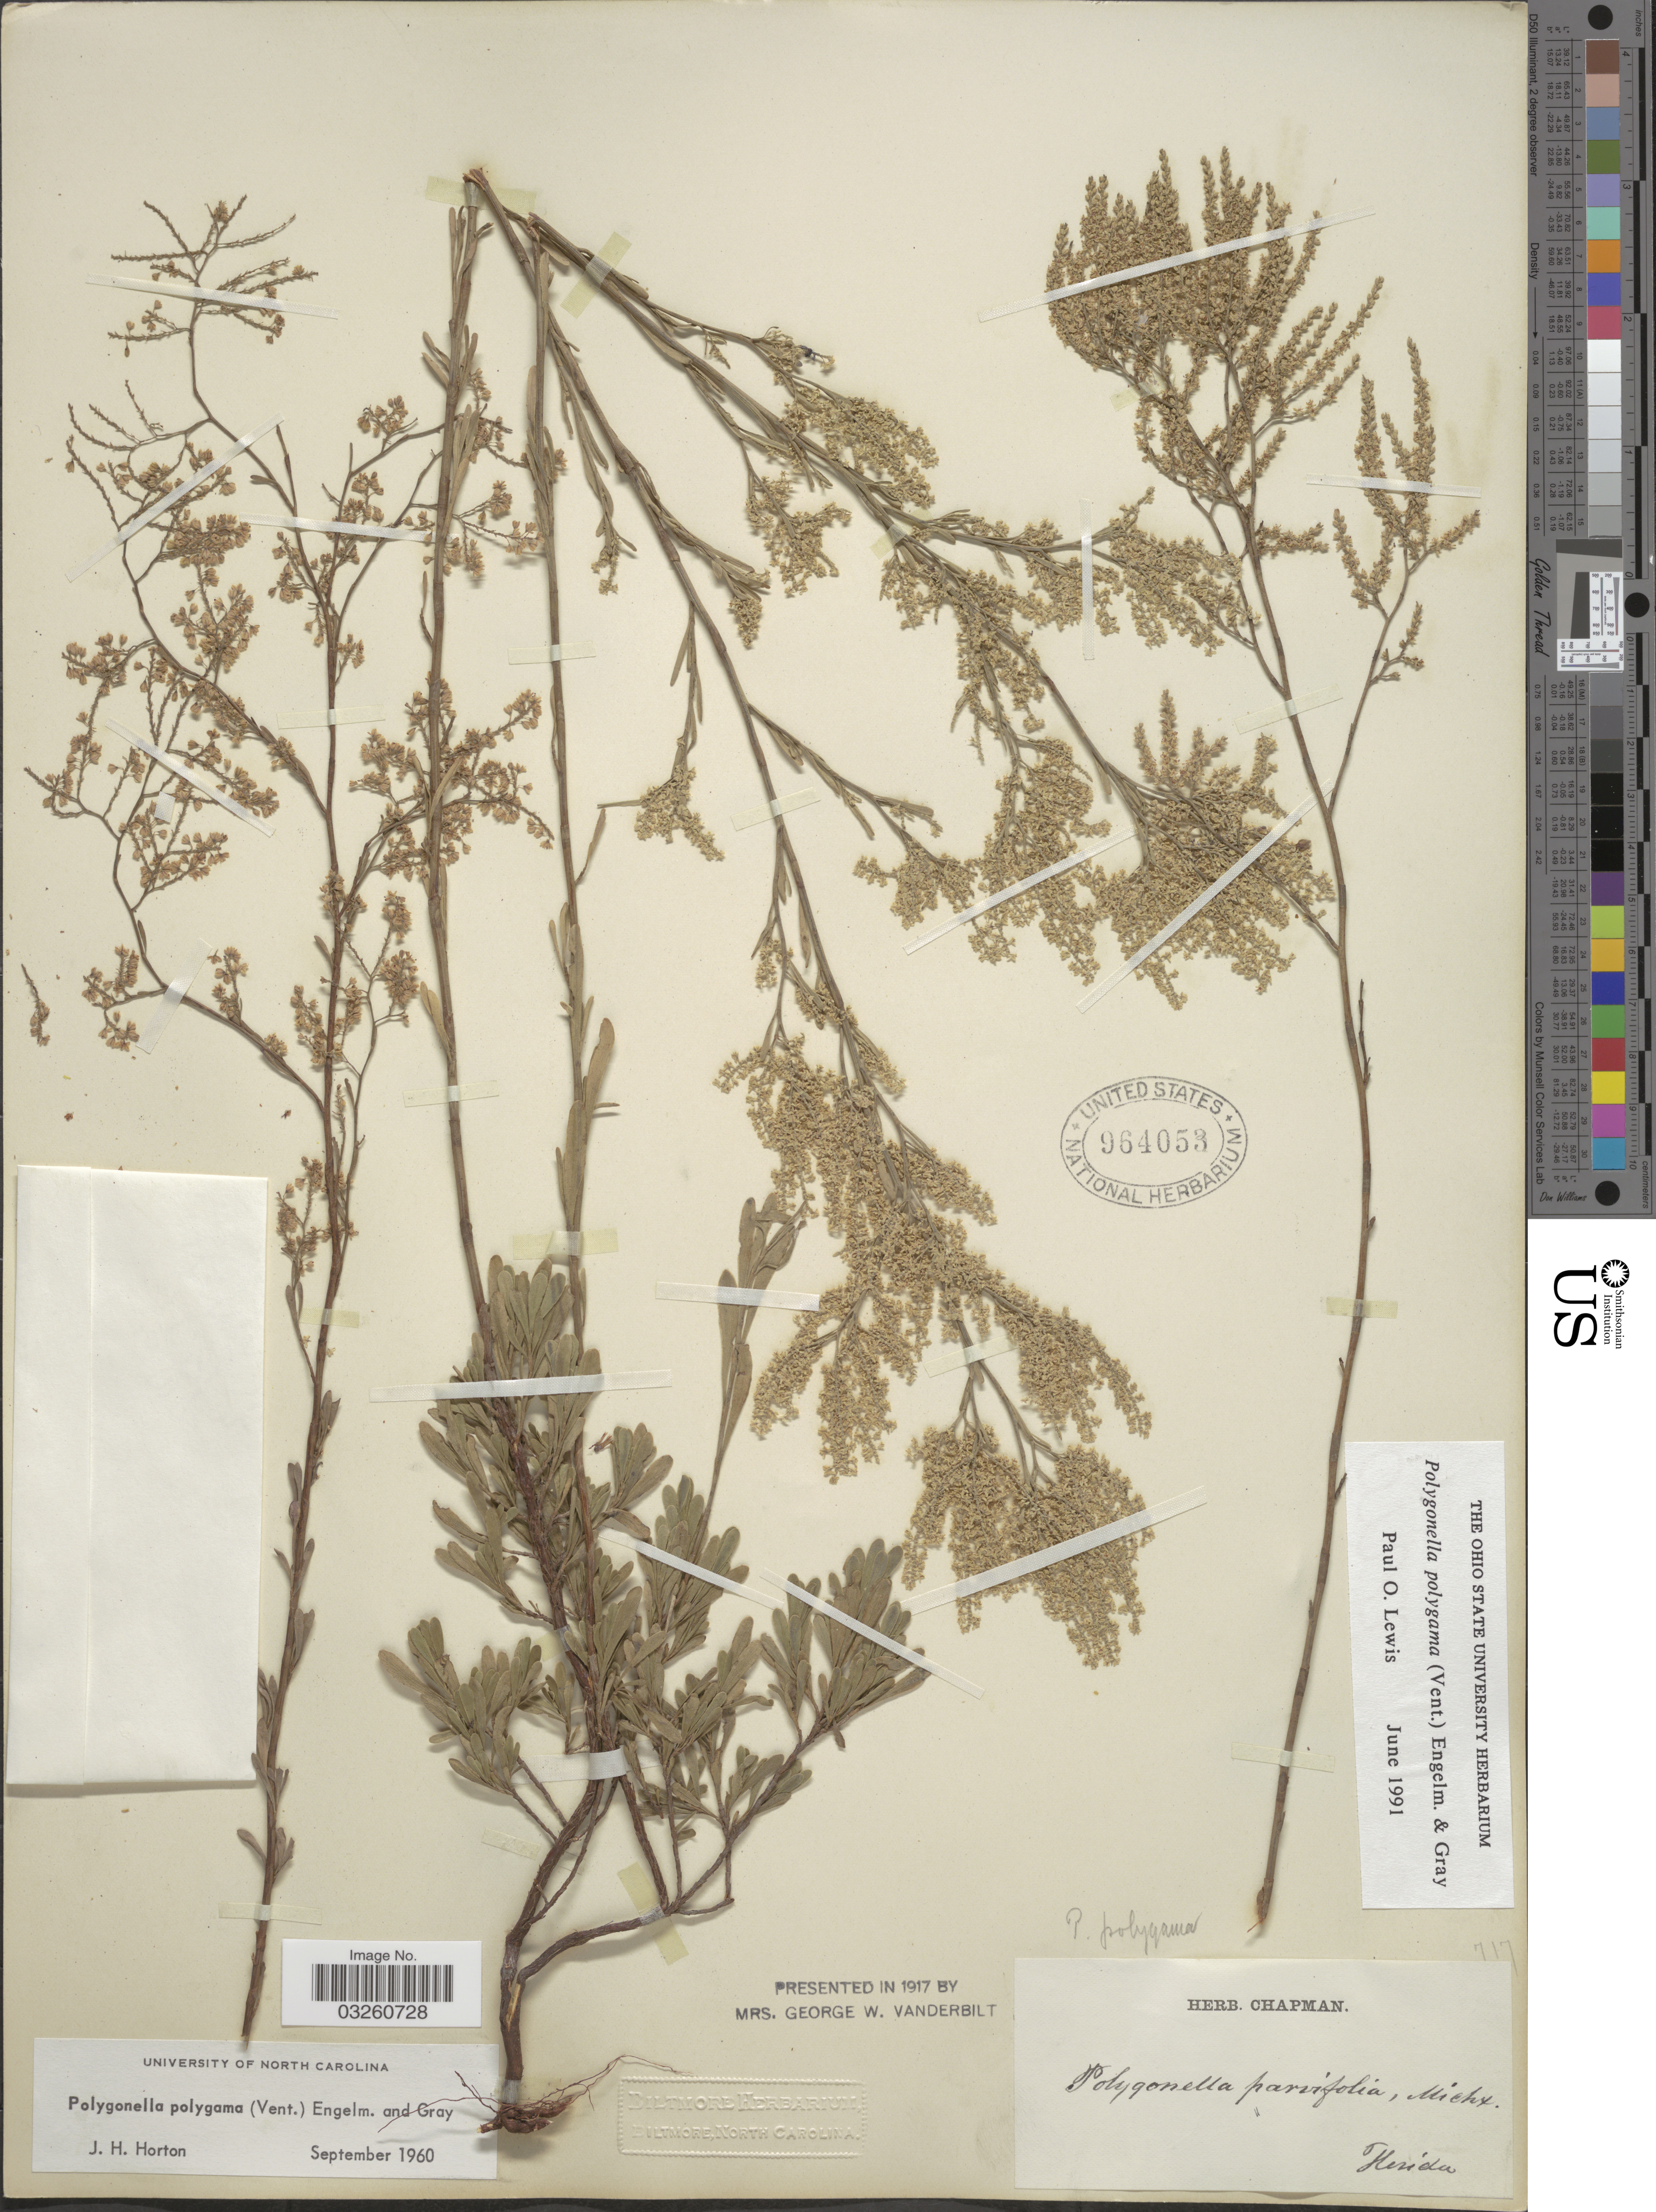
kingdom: Plantae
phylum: Tracheophyta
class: Magnoliopsida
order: Caryophyllales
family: Polygonaceae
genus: Polygonella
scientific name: Polygonella polygama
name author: (Vent.) Engelm. & A. Gray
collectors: ex herb. Chapman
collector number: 717?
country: United States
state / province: Florida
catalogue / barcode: US 964053